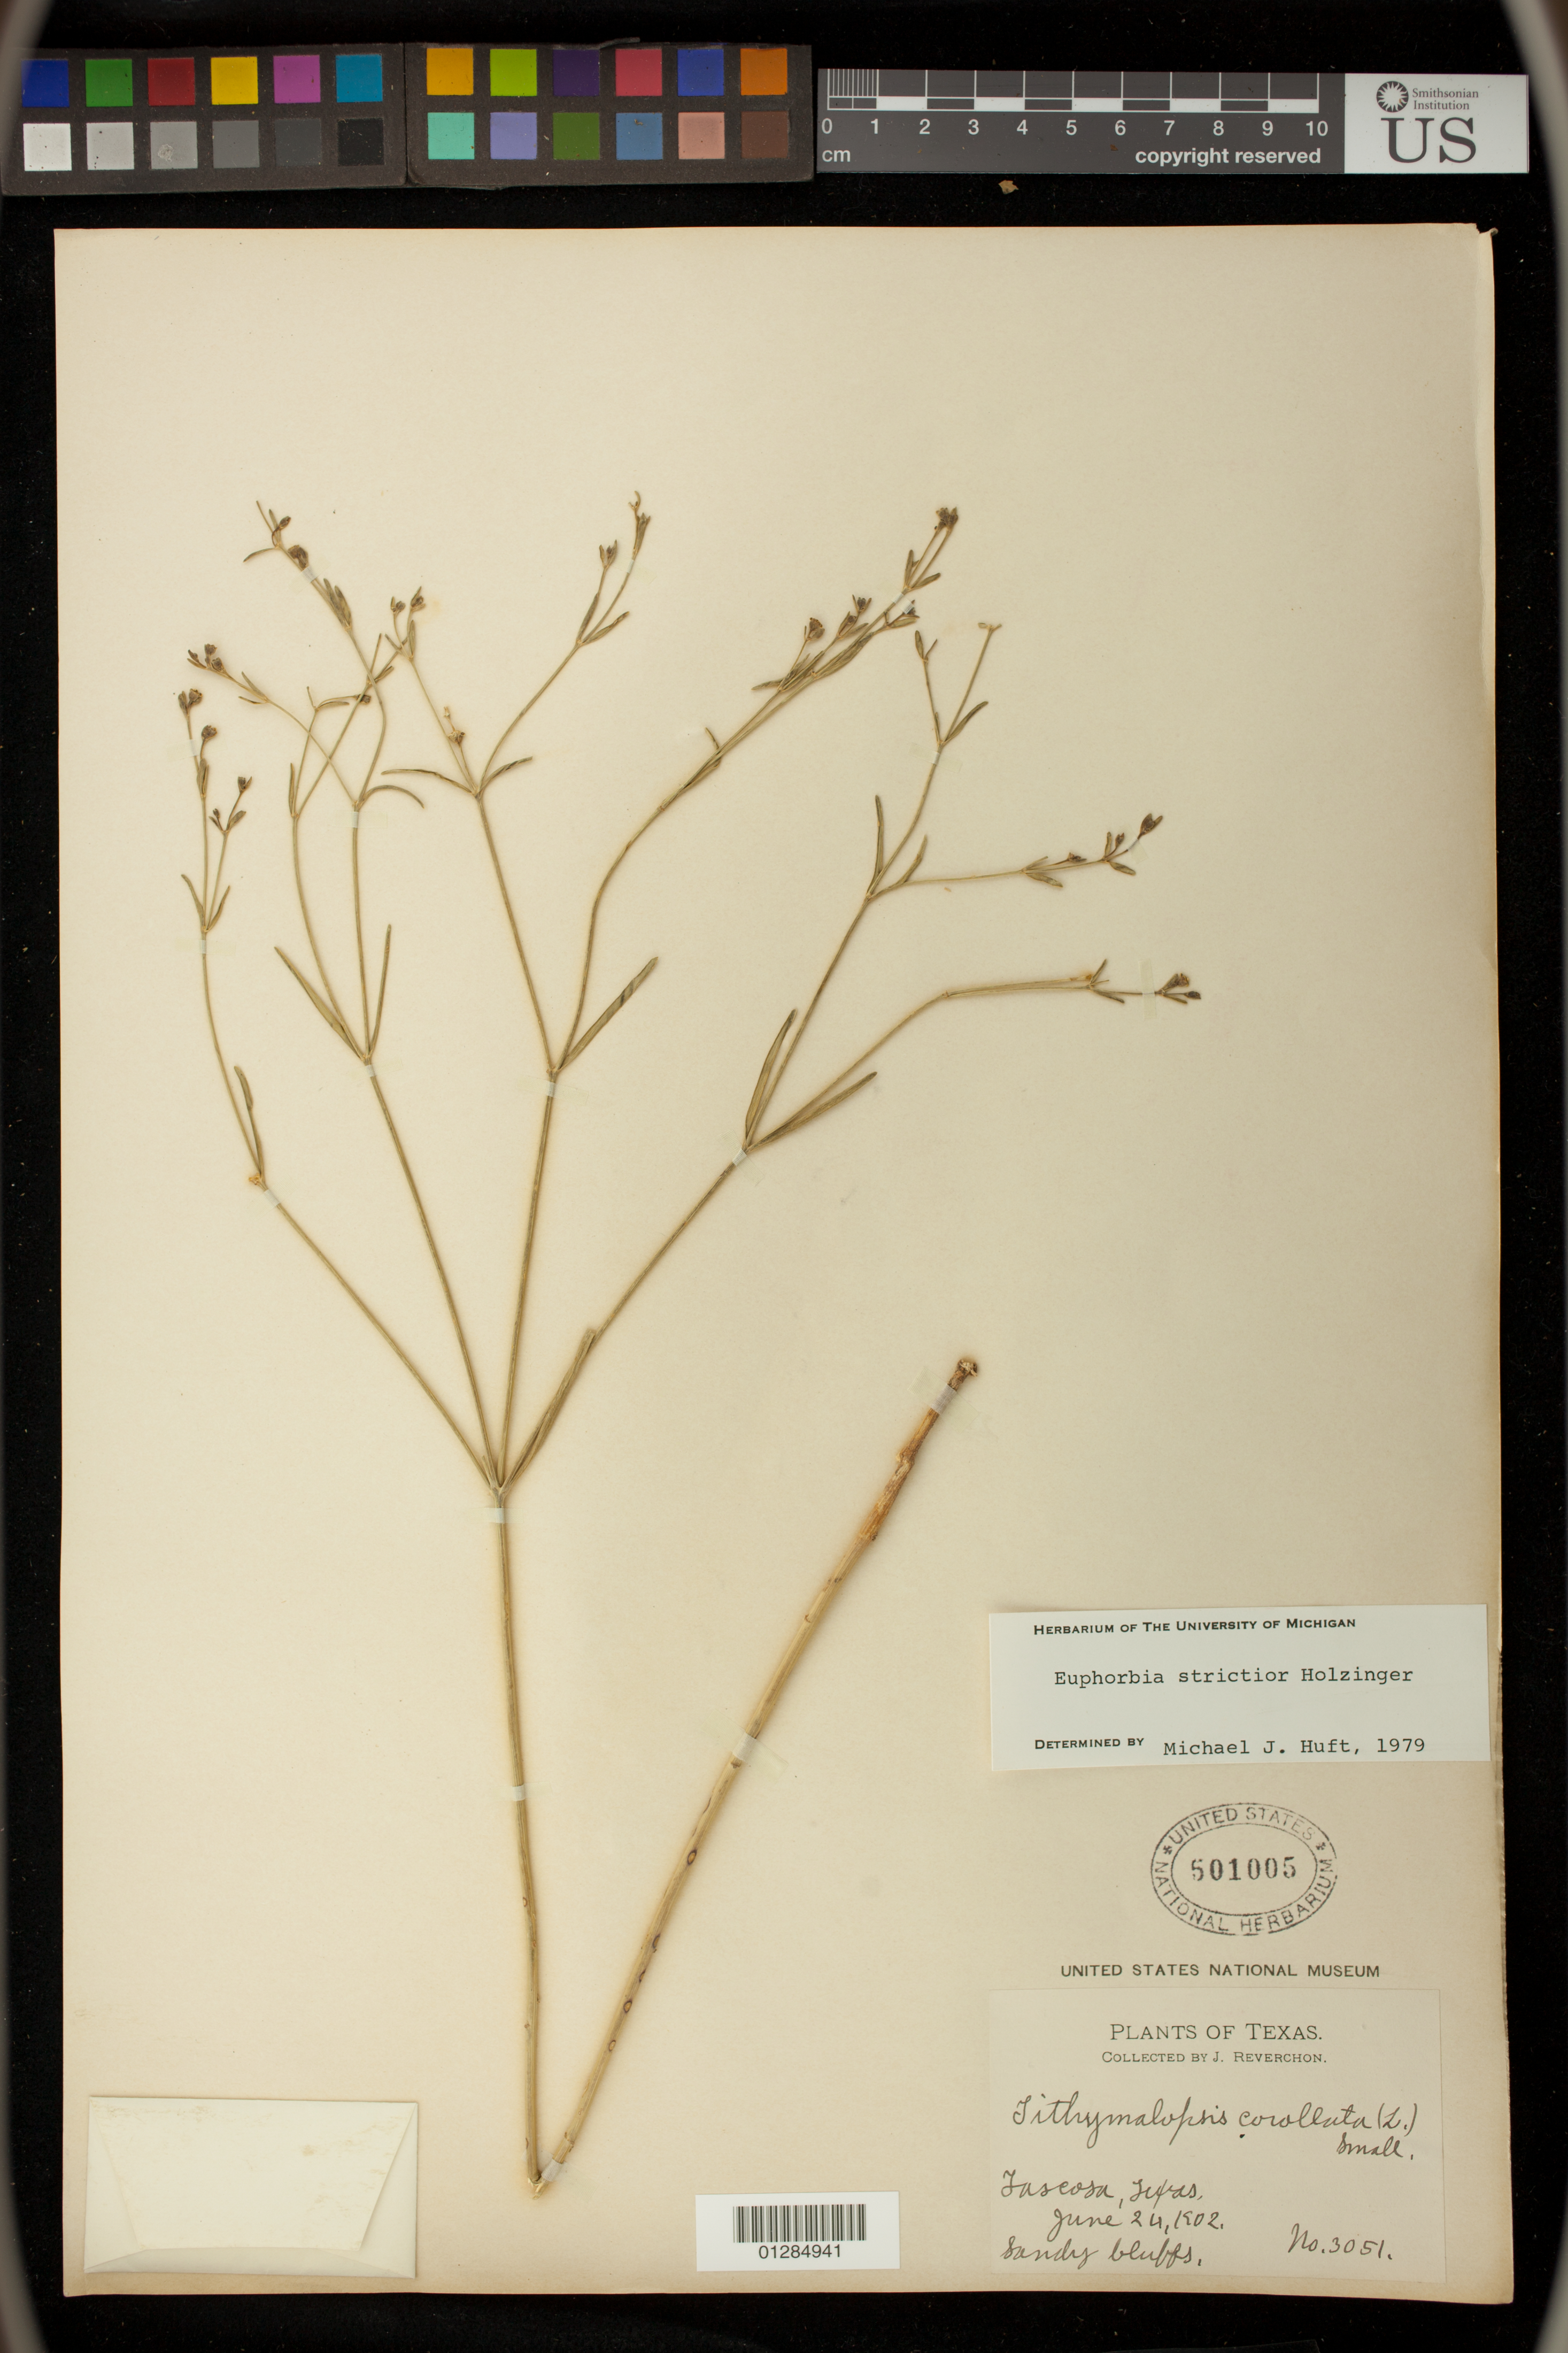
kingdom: Plantae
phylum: Tracheophyta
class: Magnoliopsida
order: Malpighiales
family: Euphorbiaceae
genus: Euphorbia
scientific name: Euphorbia strictior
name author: Holz.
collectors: J. Reverchon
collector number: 3051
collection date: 1902-06-24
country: United States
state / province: Texas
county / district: Oldham County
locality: Tascosa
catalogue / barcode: US 501005